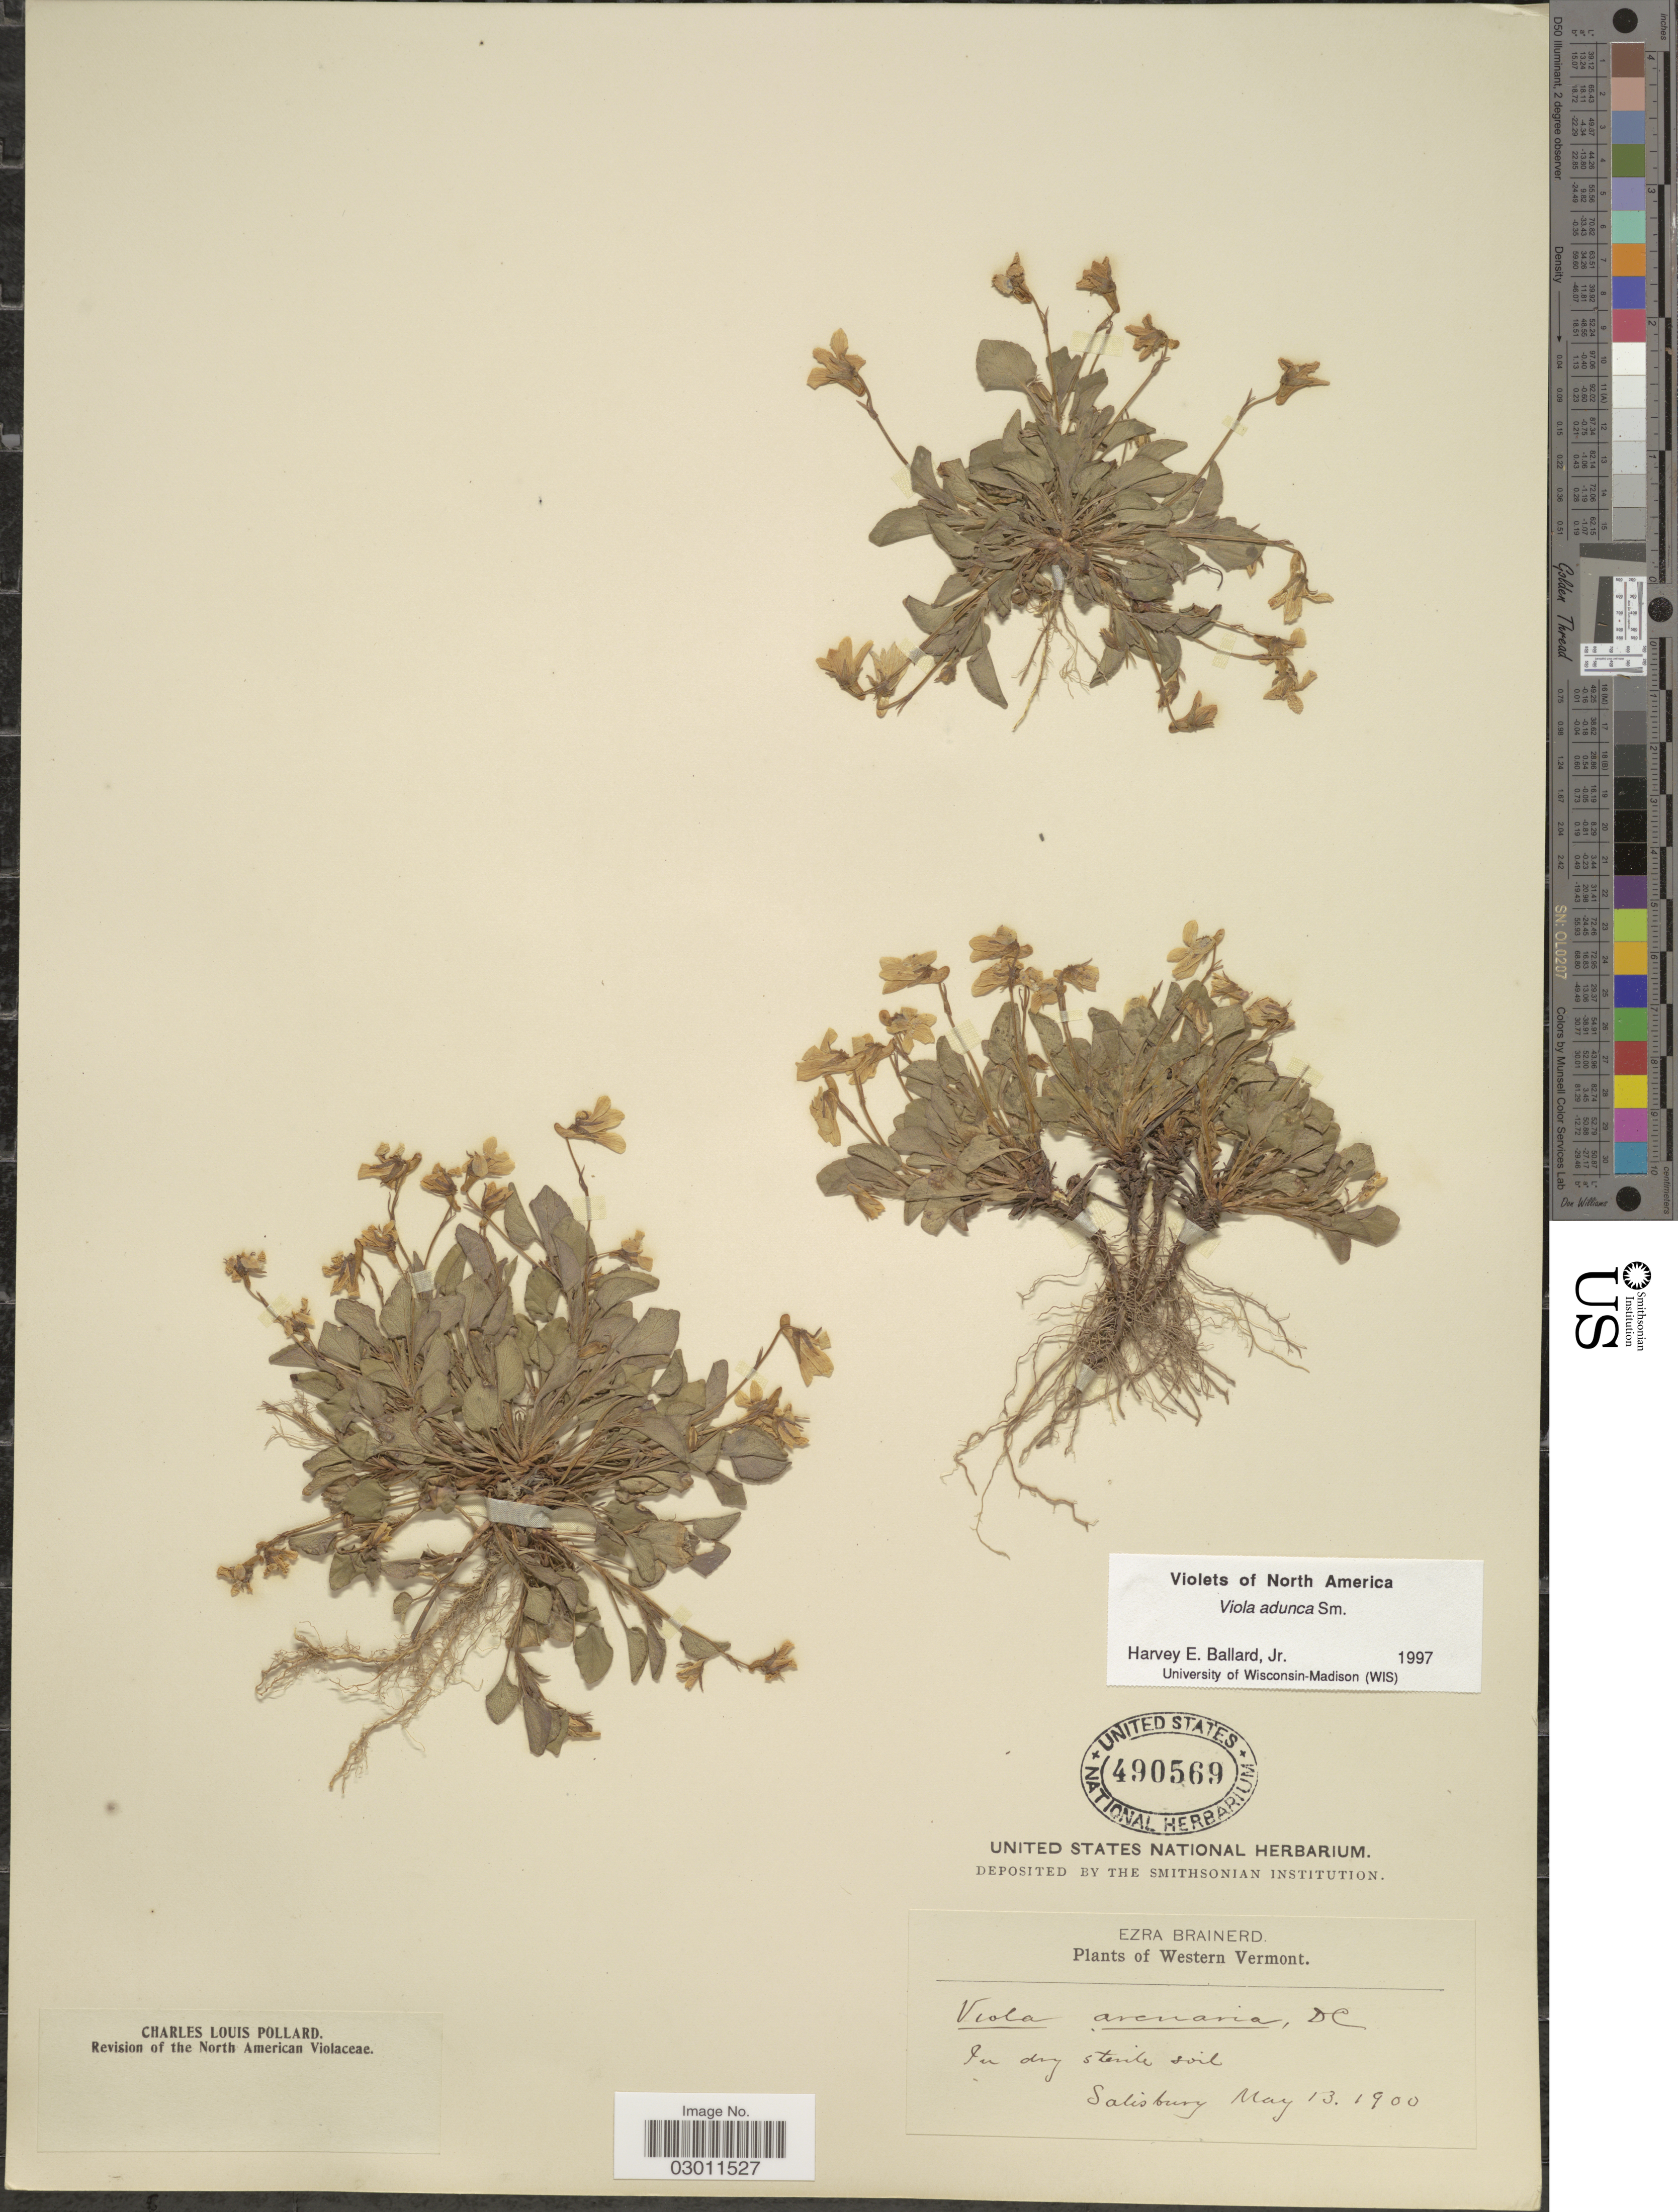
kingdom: Plantae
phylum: Tracheophyta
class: Magnoliopsida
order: Malpighiales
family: Violaceae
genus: Viola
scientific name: Viola adunca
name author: Sm.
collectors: E. Brainerd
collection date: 1900-05-13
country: United States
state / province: Vermont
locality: Western Vermont, Salisbury.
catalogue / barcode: US 490569